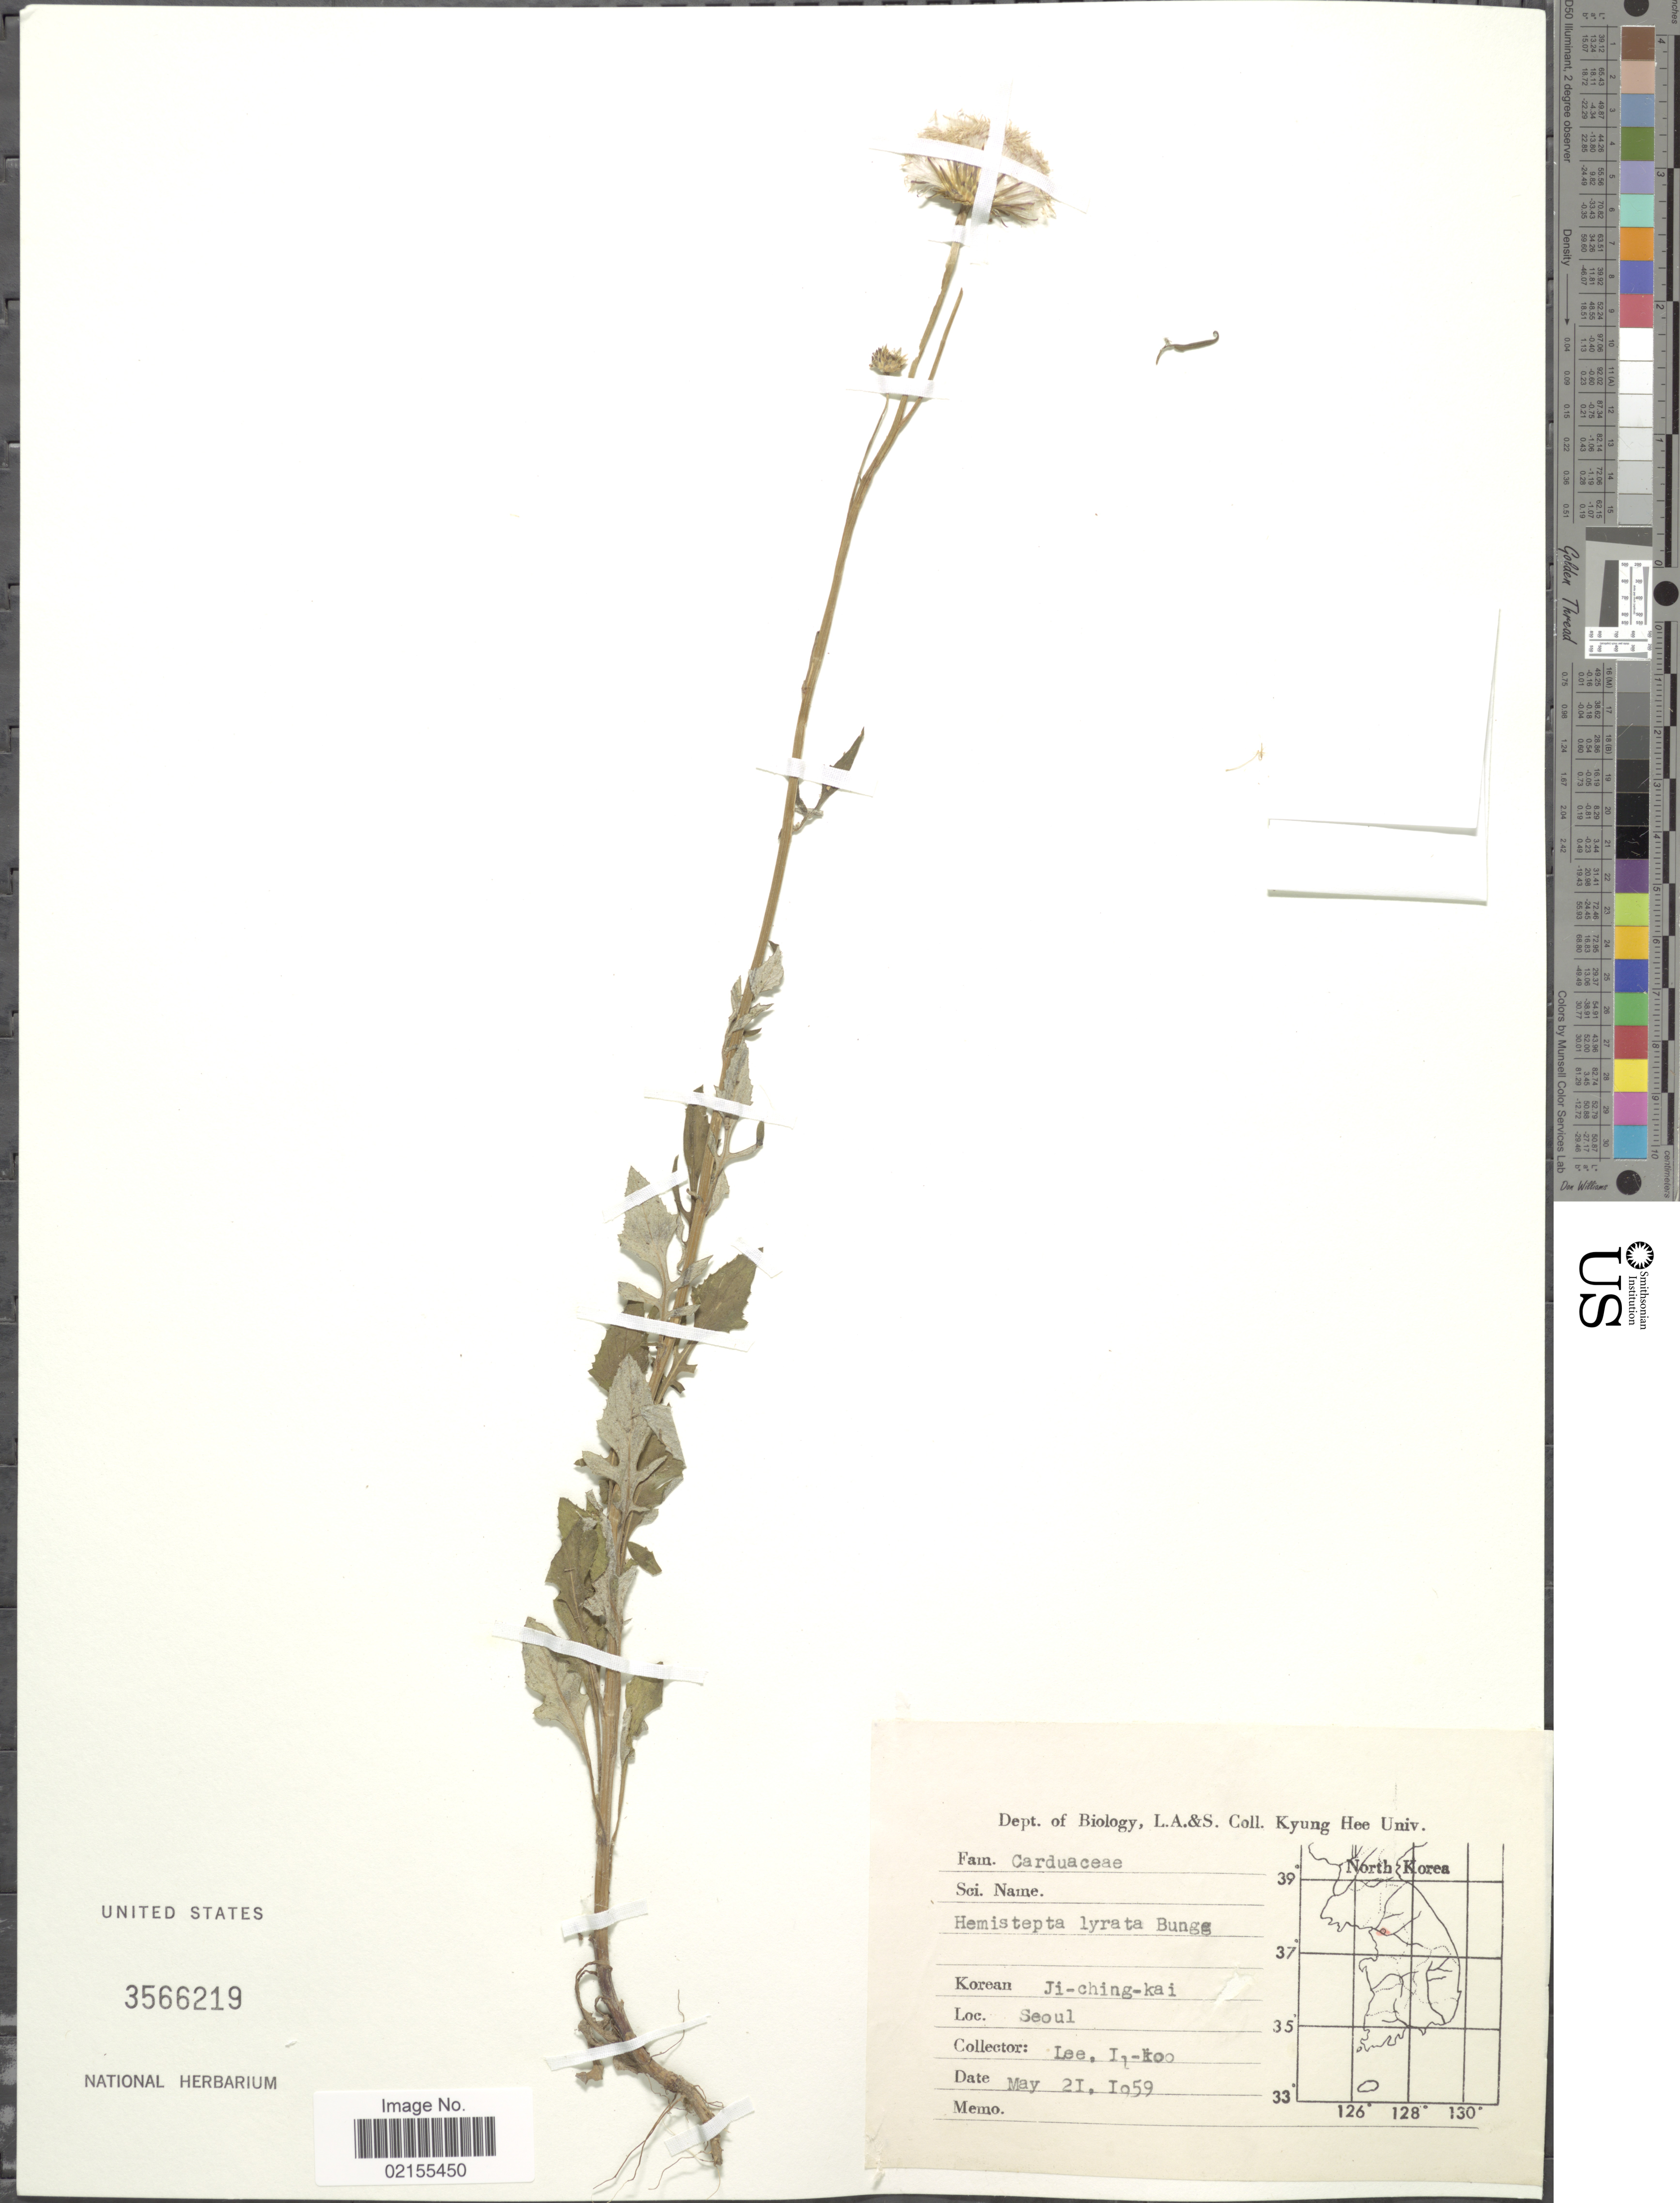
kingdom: Plantae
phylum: Tracheophyta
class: Magnoliopsida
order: Asterales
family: Asteraceae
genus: Hemistepta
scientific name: Hemistepta lyrata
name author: Bunge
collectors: Il-Ko Lee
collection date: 1959-05-21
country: South Korea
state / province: Seoul Special City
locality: Seoul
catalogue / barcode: US 3566219